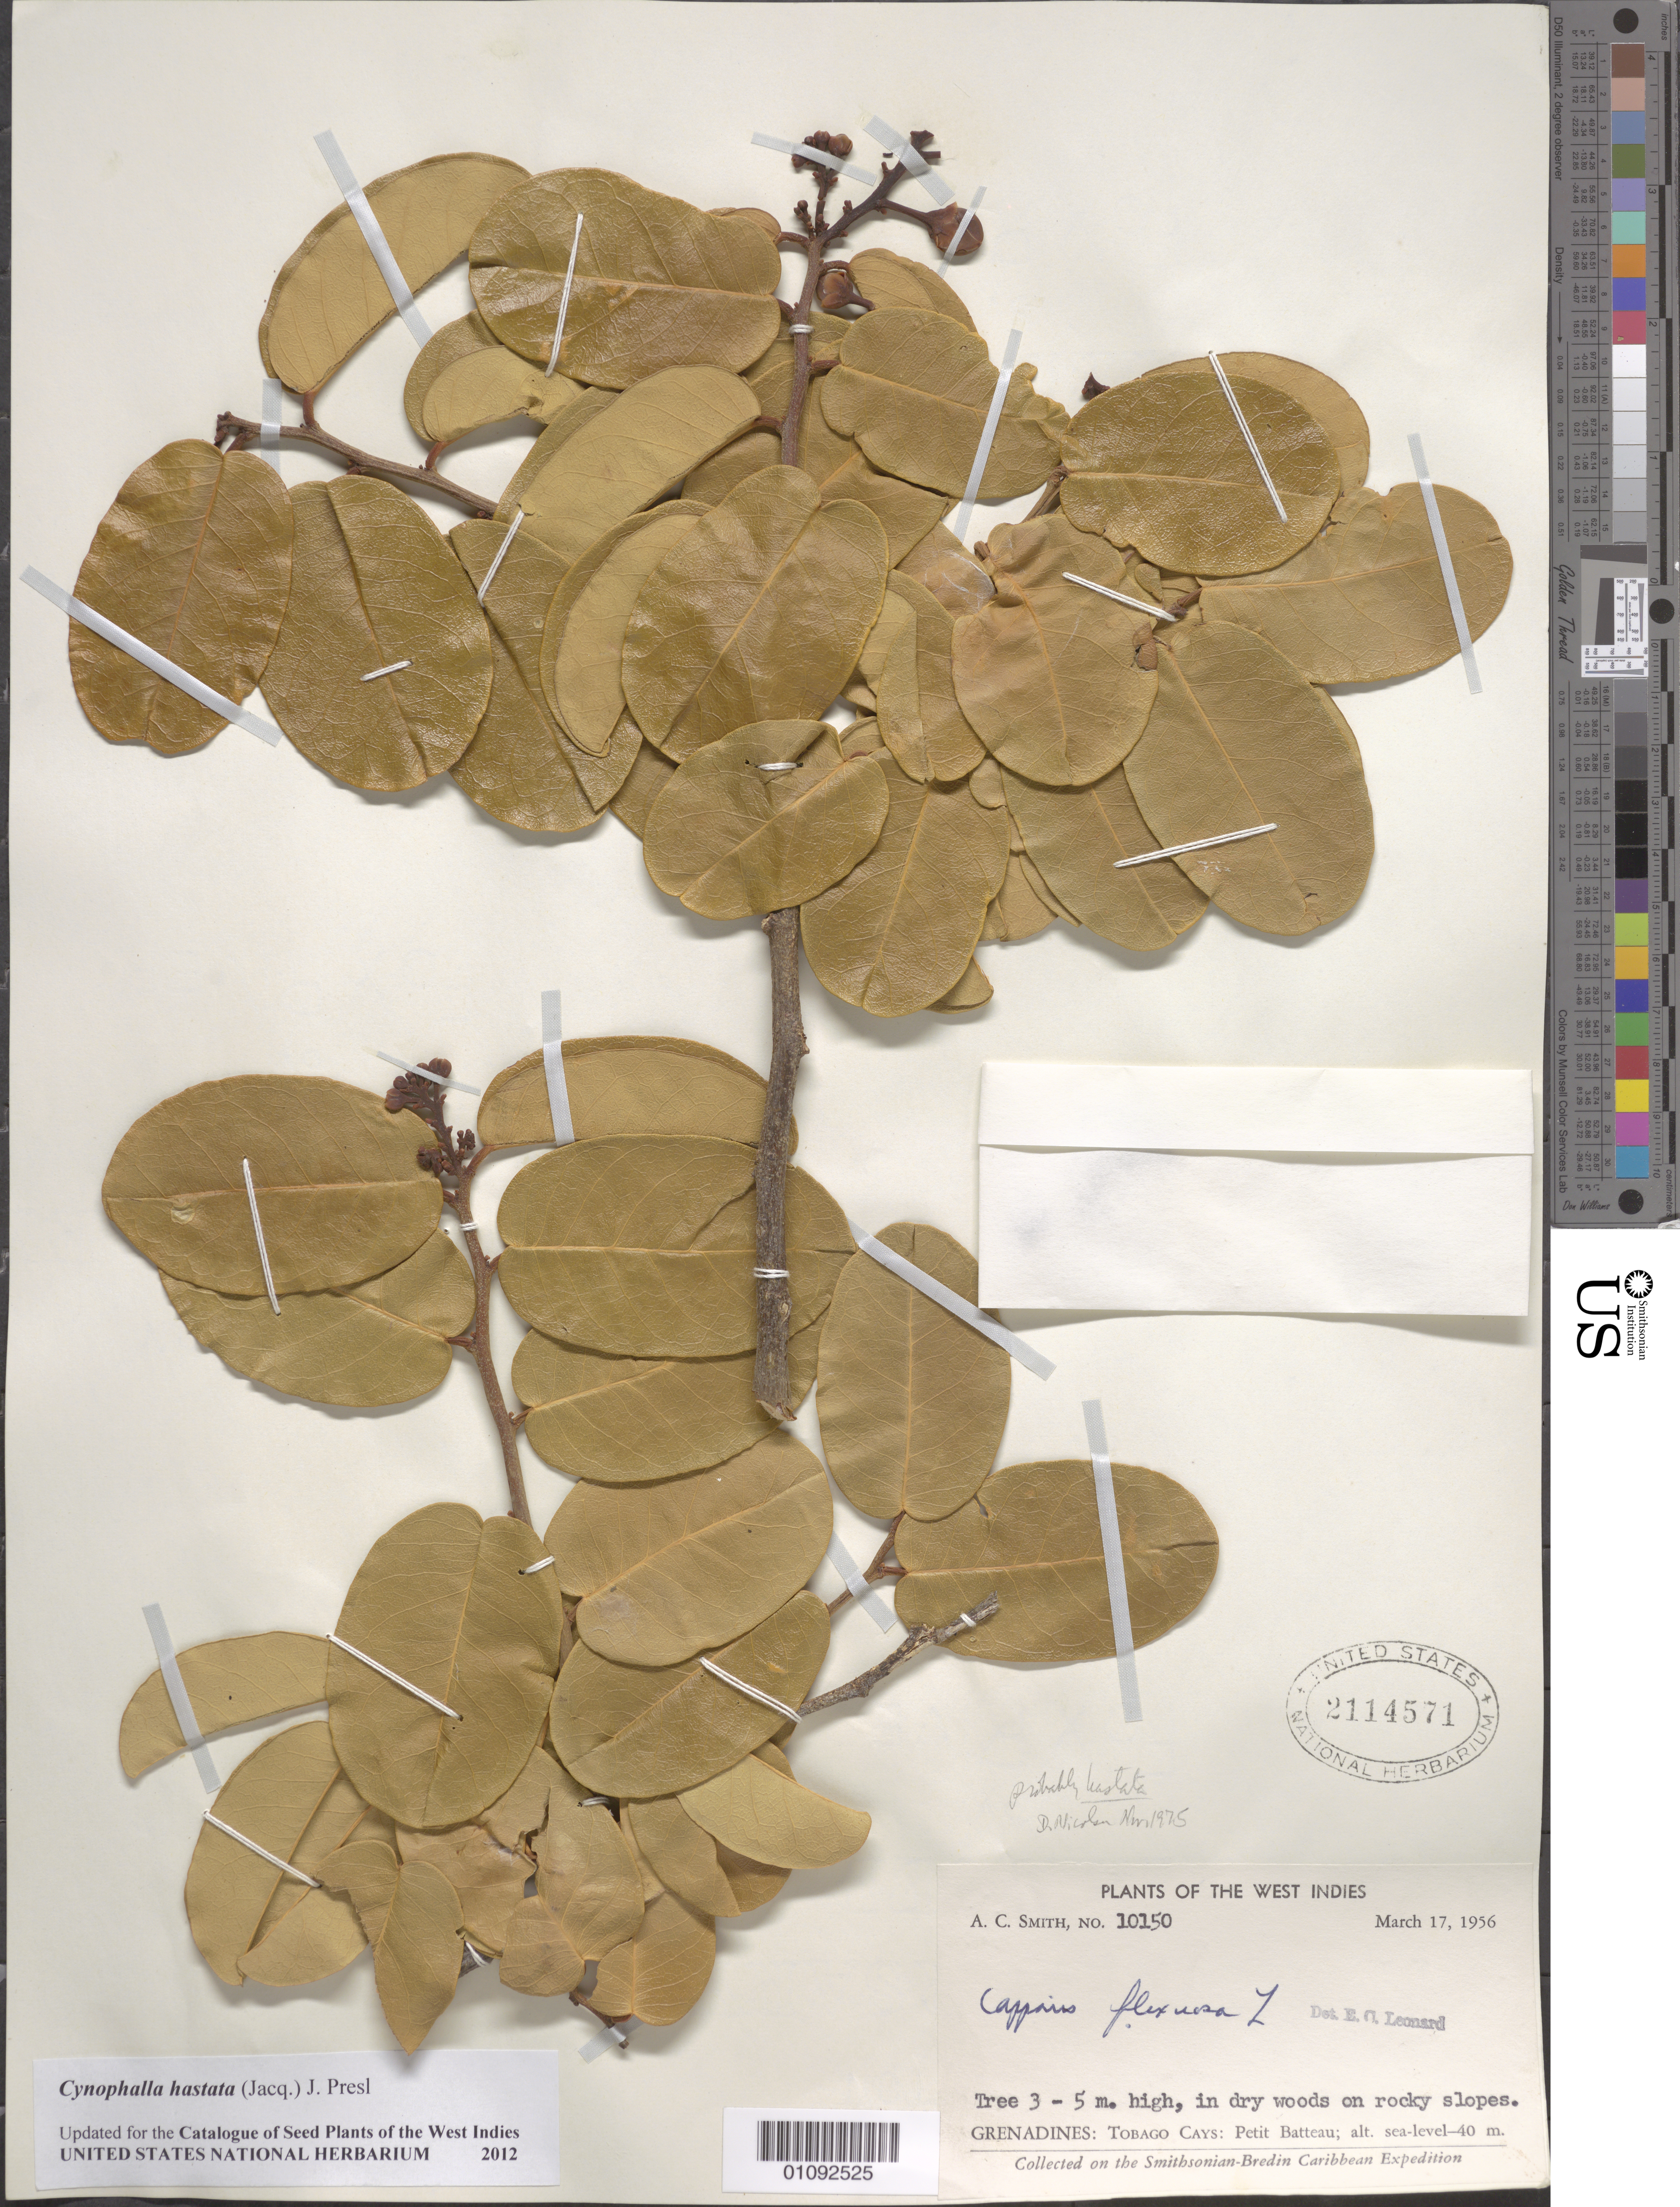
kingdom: Plantae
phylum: Tracheophyta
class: Magnoliopsida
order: Brassicales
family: Capparaceae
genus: Cynophalla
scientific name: Cynophalla hastata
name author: (Jacq.) J. Presl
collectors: A. C. Smith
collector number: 10150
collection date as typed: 17 Mar 1956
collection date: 1956-03-17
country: St. Vincent - Grenadines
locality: Tobago Cays: Petit Batteau.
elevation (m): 0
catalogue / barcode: US 2114571